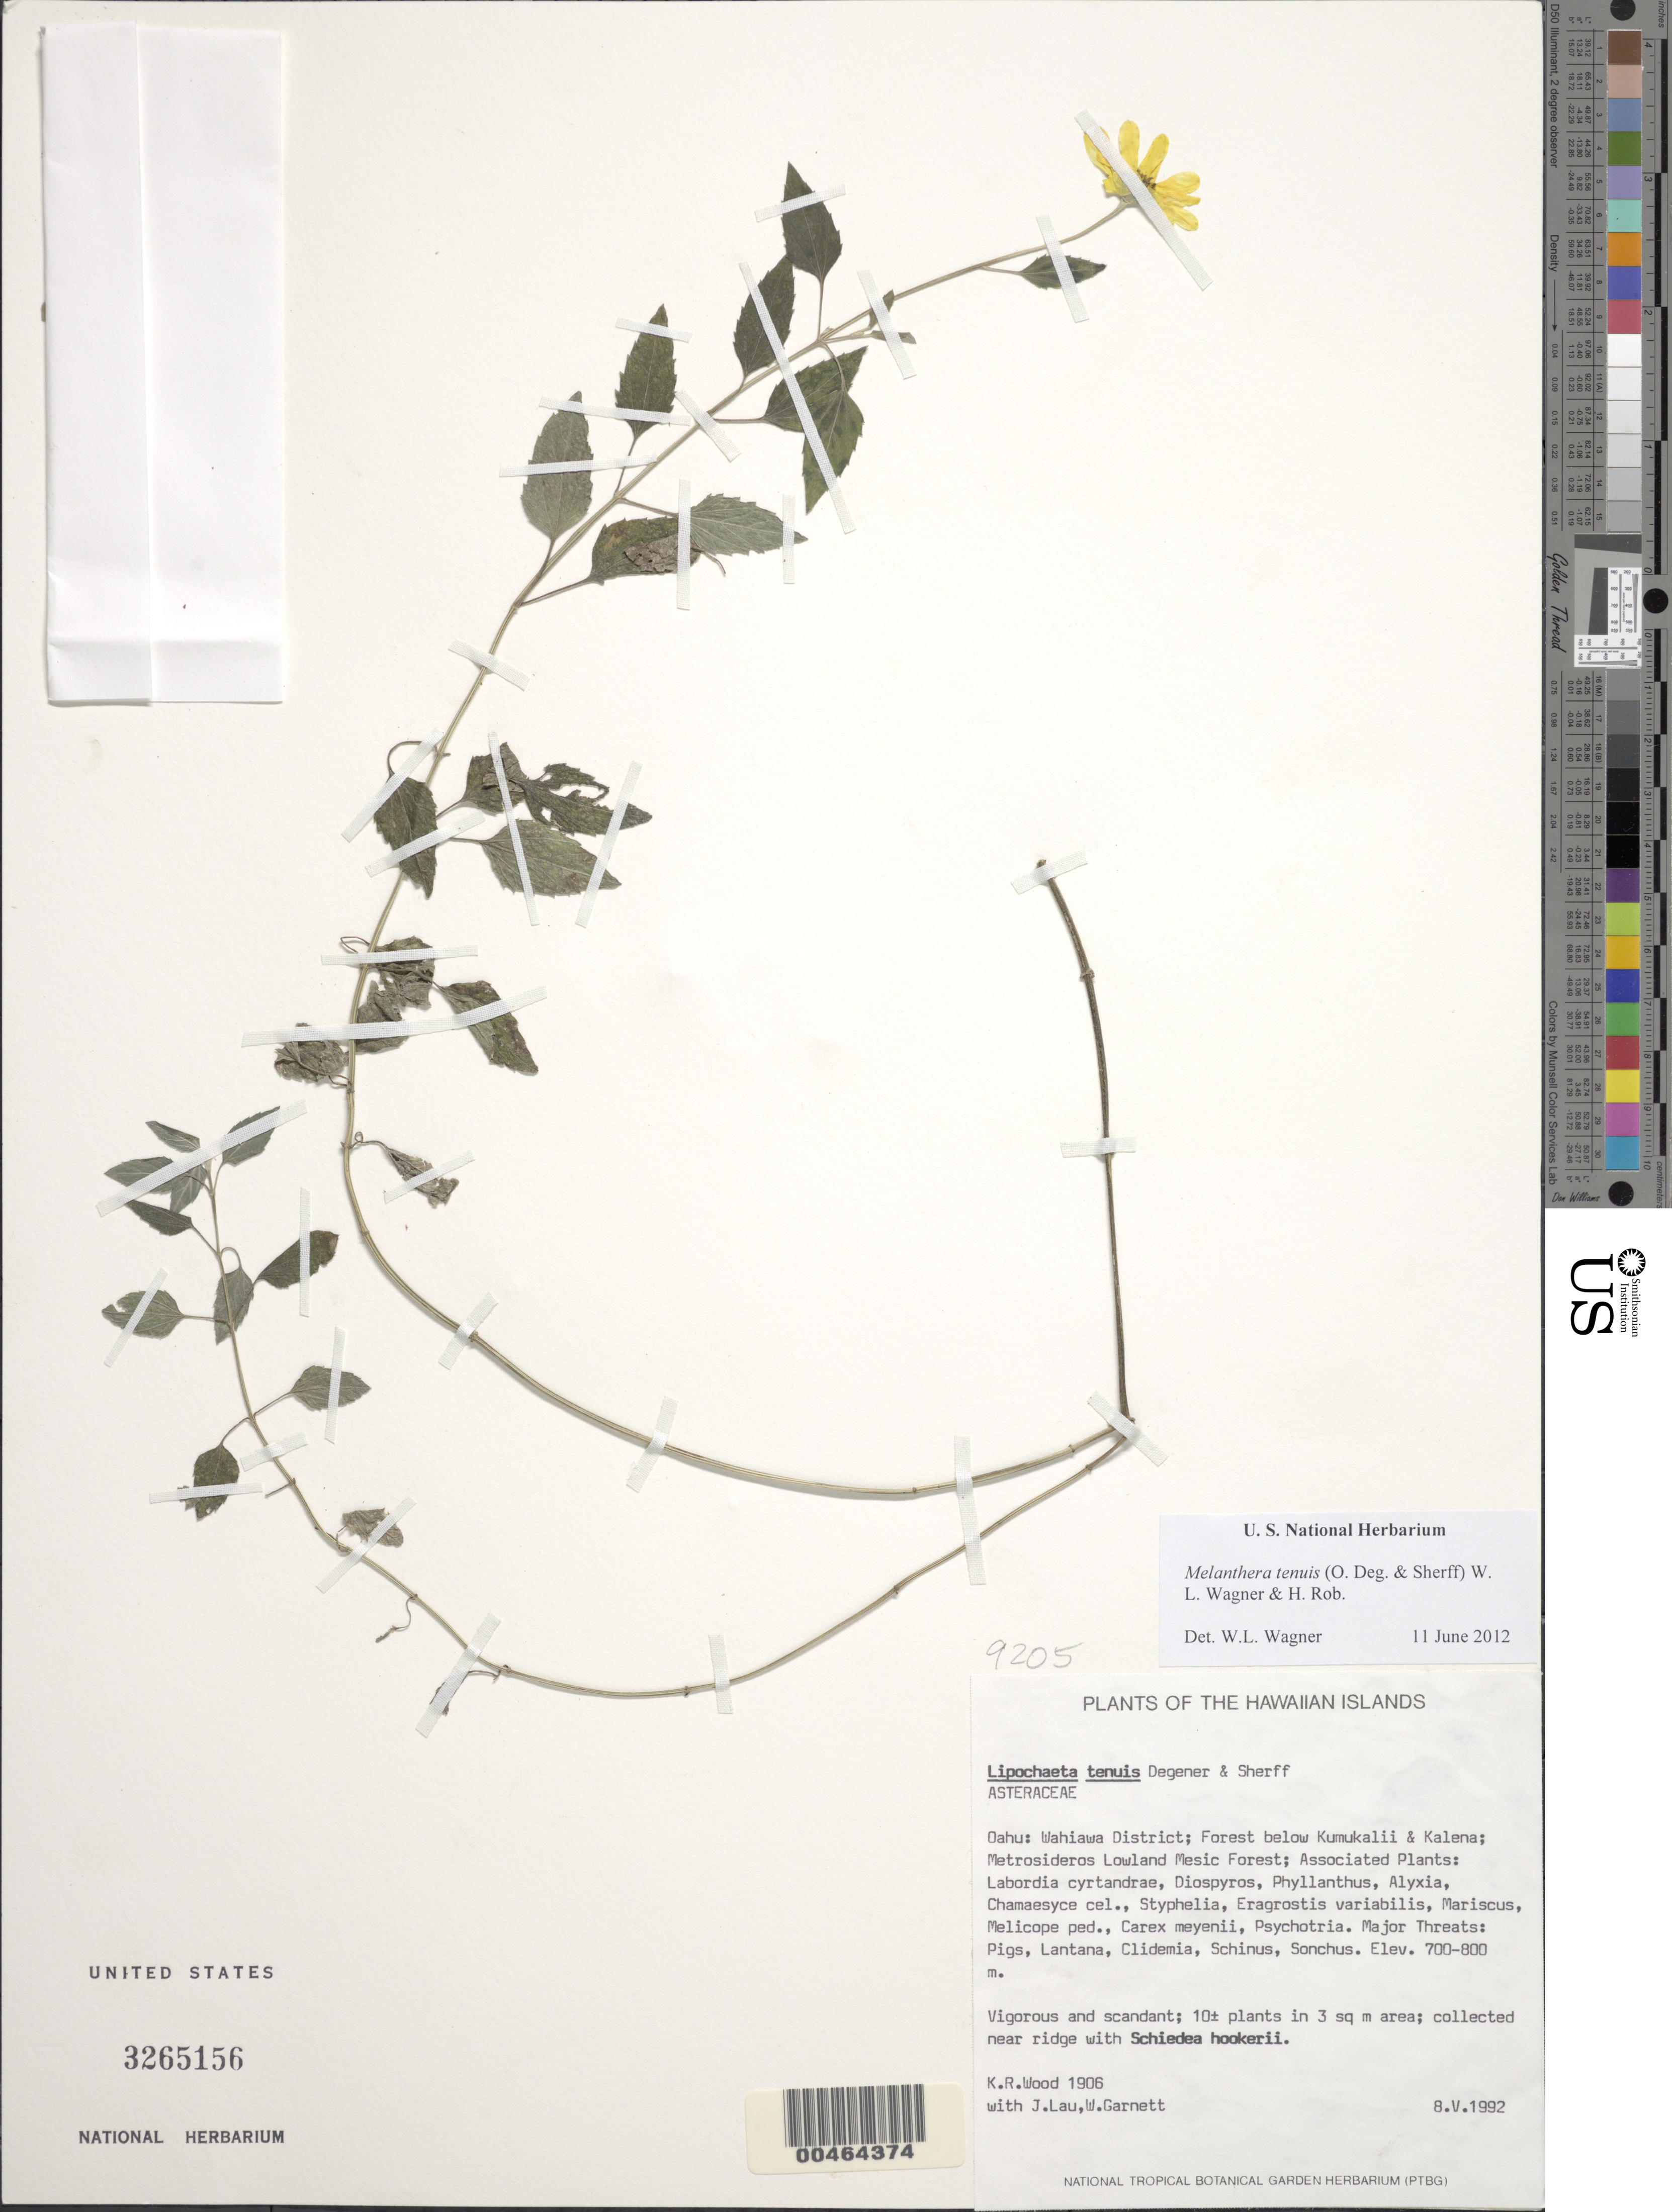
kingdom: Plantae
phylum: Tracheophyta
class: Magnoliopsida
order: Asterales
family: Asteraceae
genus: Wollastonia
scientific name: Wollastonia tenuis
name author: (O. Deg. & Sherff) Orchard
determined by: Wagner, W. L., (BOT), Smithsonian Institution - National Museum of Natural History (UNITED STATES)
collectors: K. R. Wood, J. Lau & W. Garnett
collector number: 1906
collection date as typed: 8 May 1992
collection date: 1992-05-08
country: United States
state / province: Hawaii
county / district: Honolulu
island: Oahu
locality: Wahiawa District; Forest below Kumukalii & Kalena; near ridge.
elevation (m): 700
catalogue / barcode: US 3265156